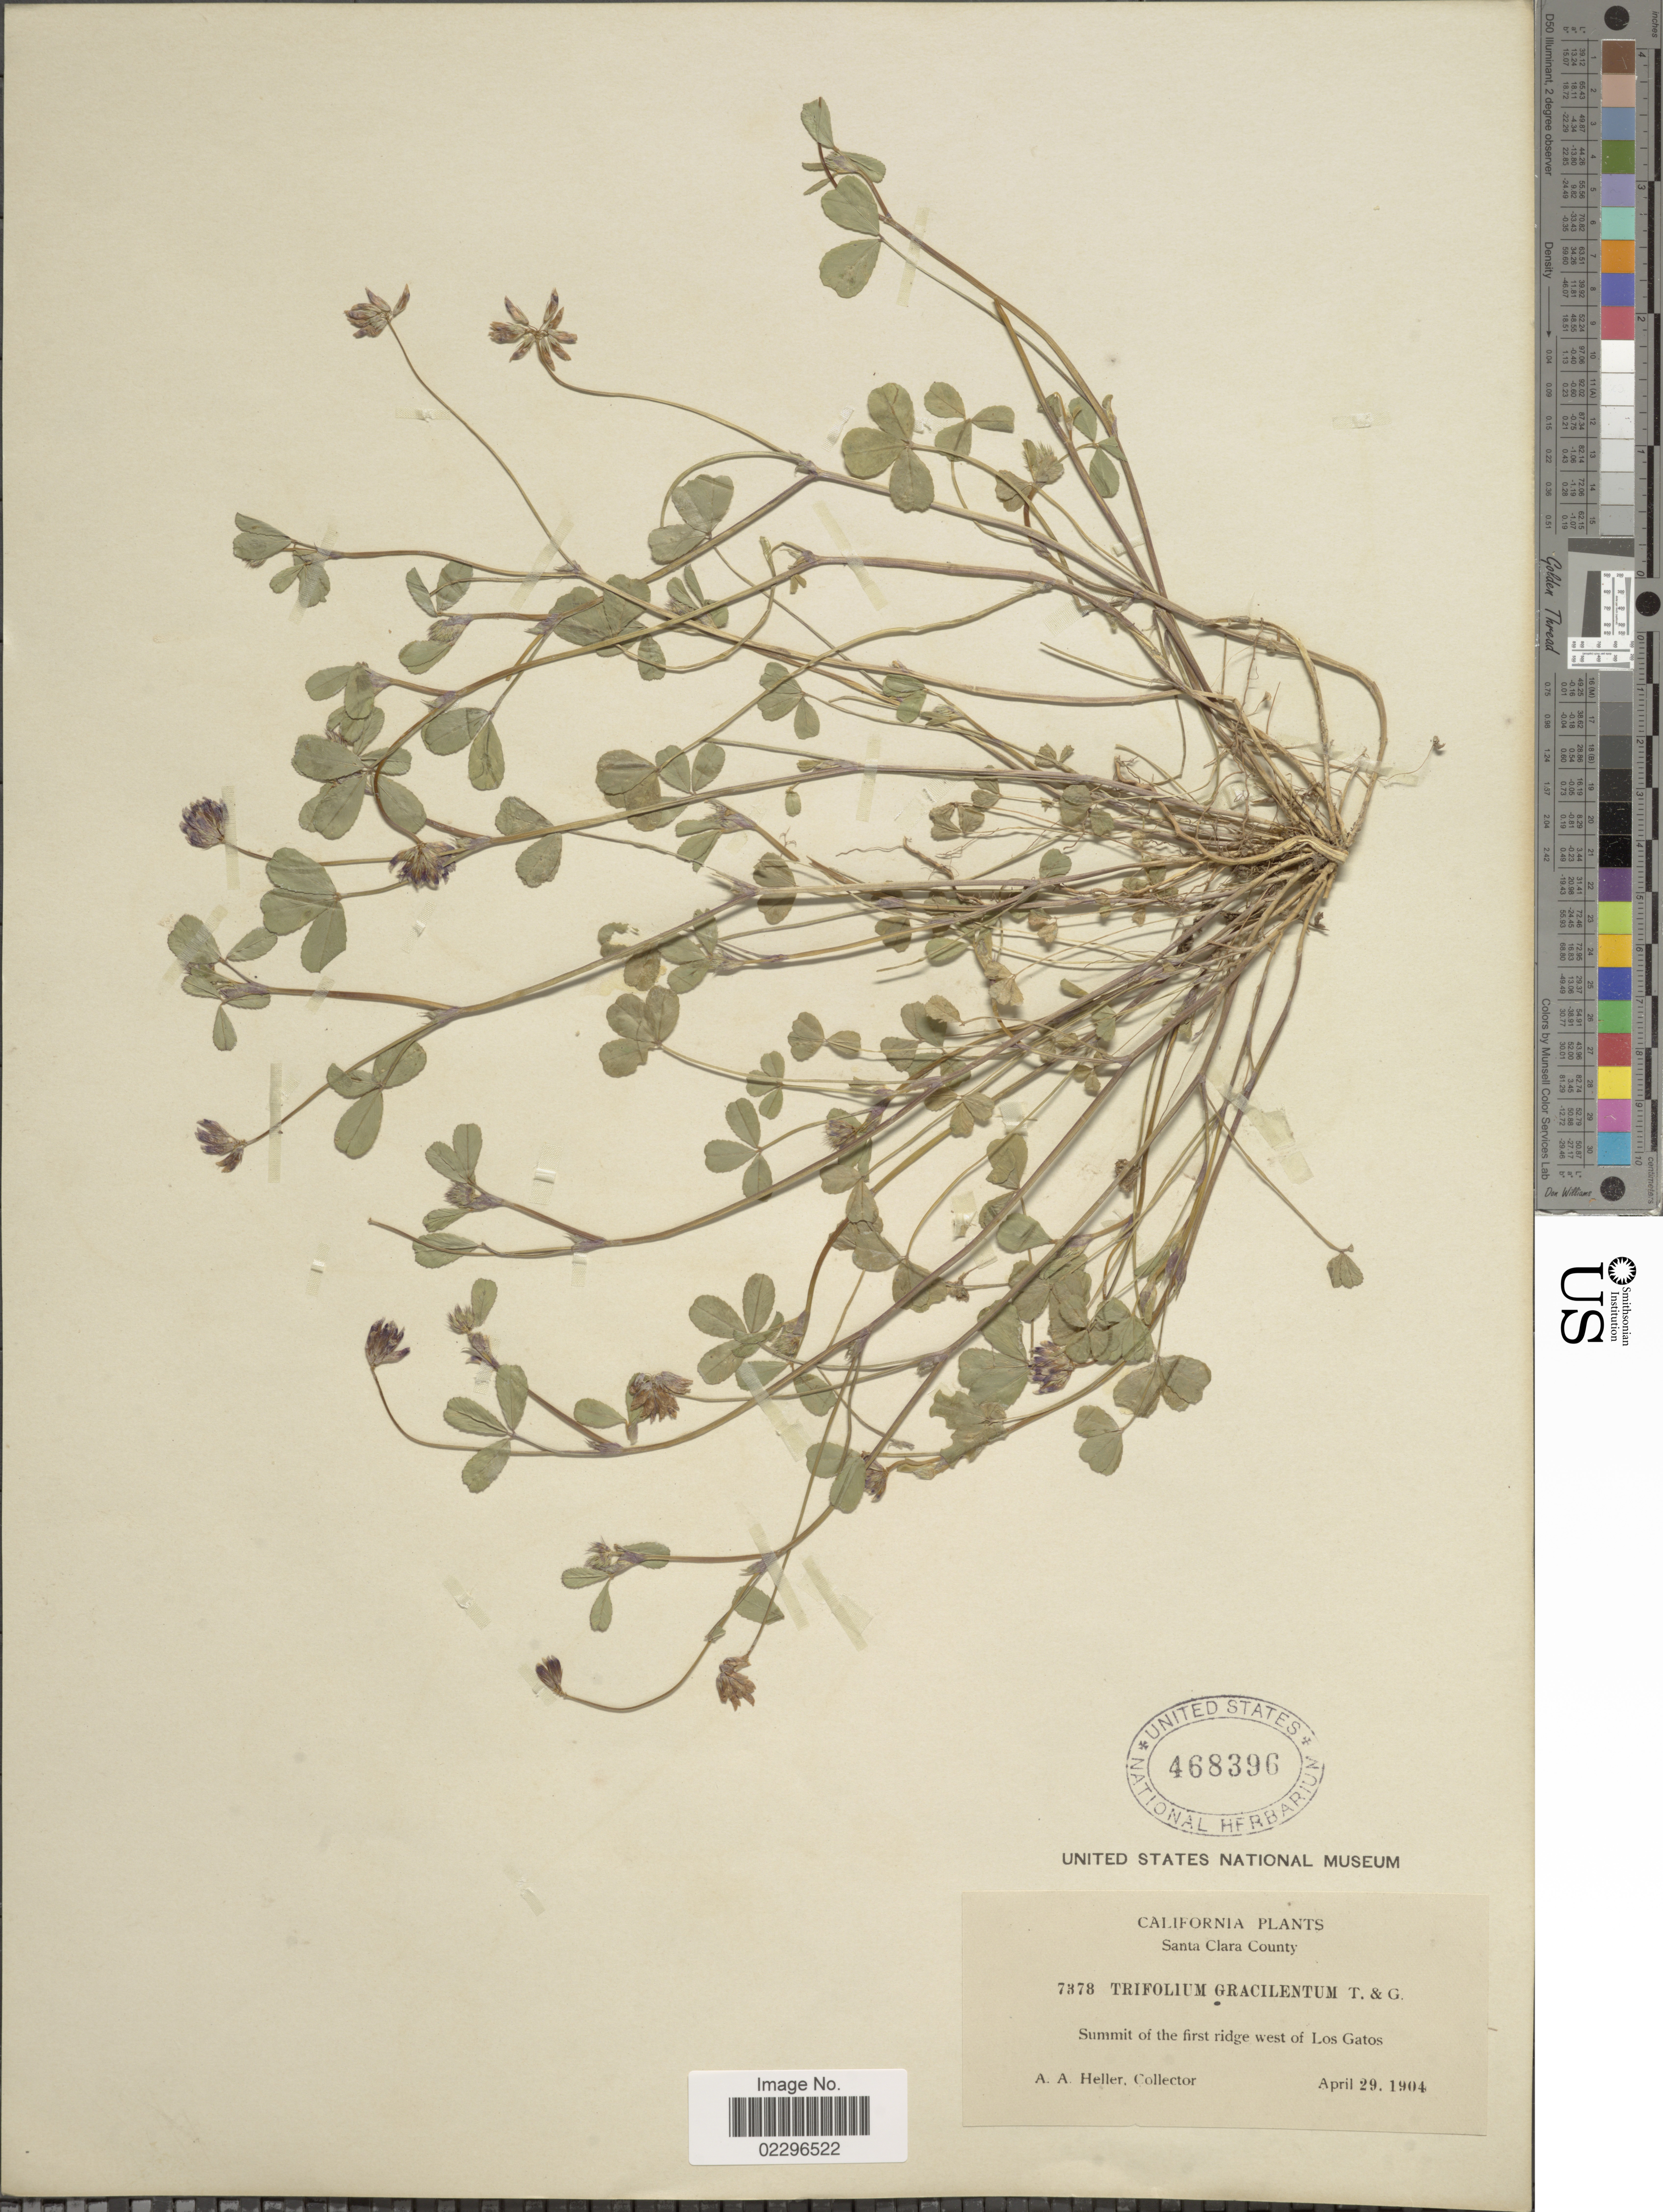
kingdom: Plantae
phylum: Tracheophyta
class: Magnoliopsida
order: Fabales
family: Fabaceae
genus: Trifolium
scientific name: Trifolium gracilentum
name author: Torr. & A. Gray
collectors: A. A. Heller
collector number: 7378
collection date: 1904-04-29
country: United States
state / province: California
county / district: Santa Clara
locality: Santa Clara County, Summit of the first ridge west of Los Gatos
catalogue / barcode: US 468396